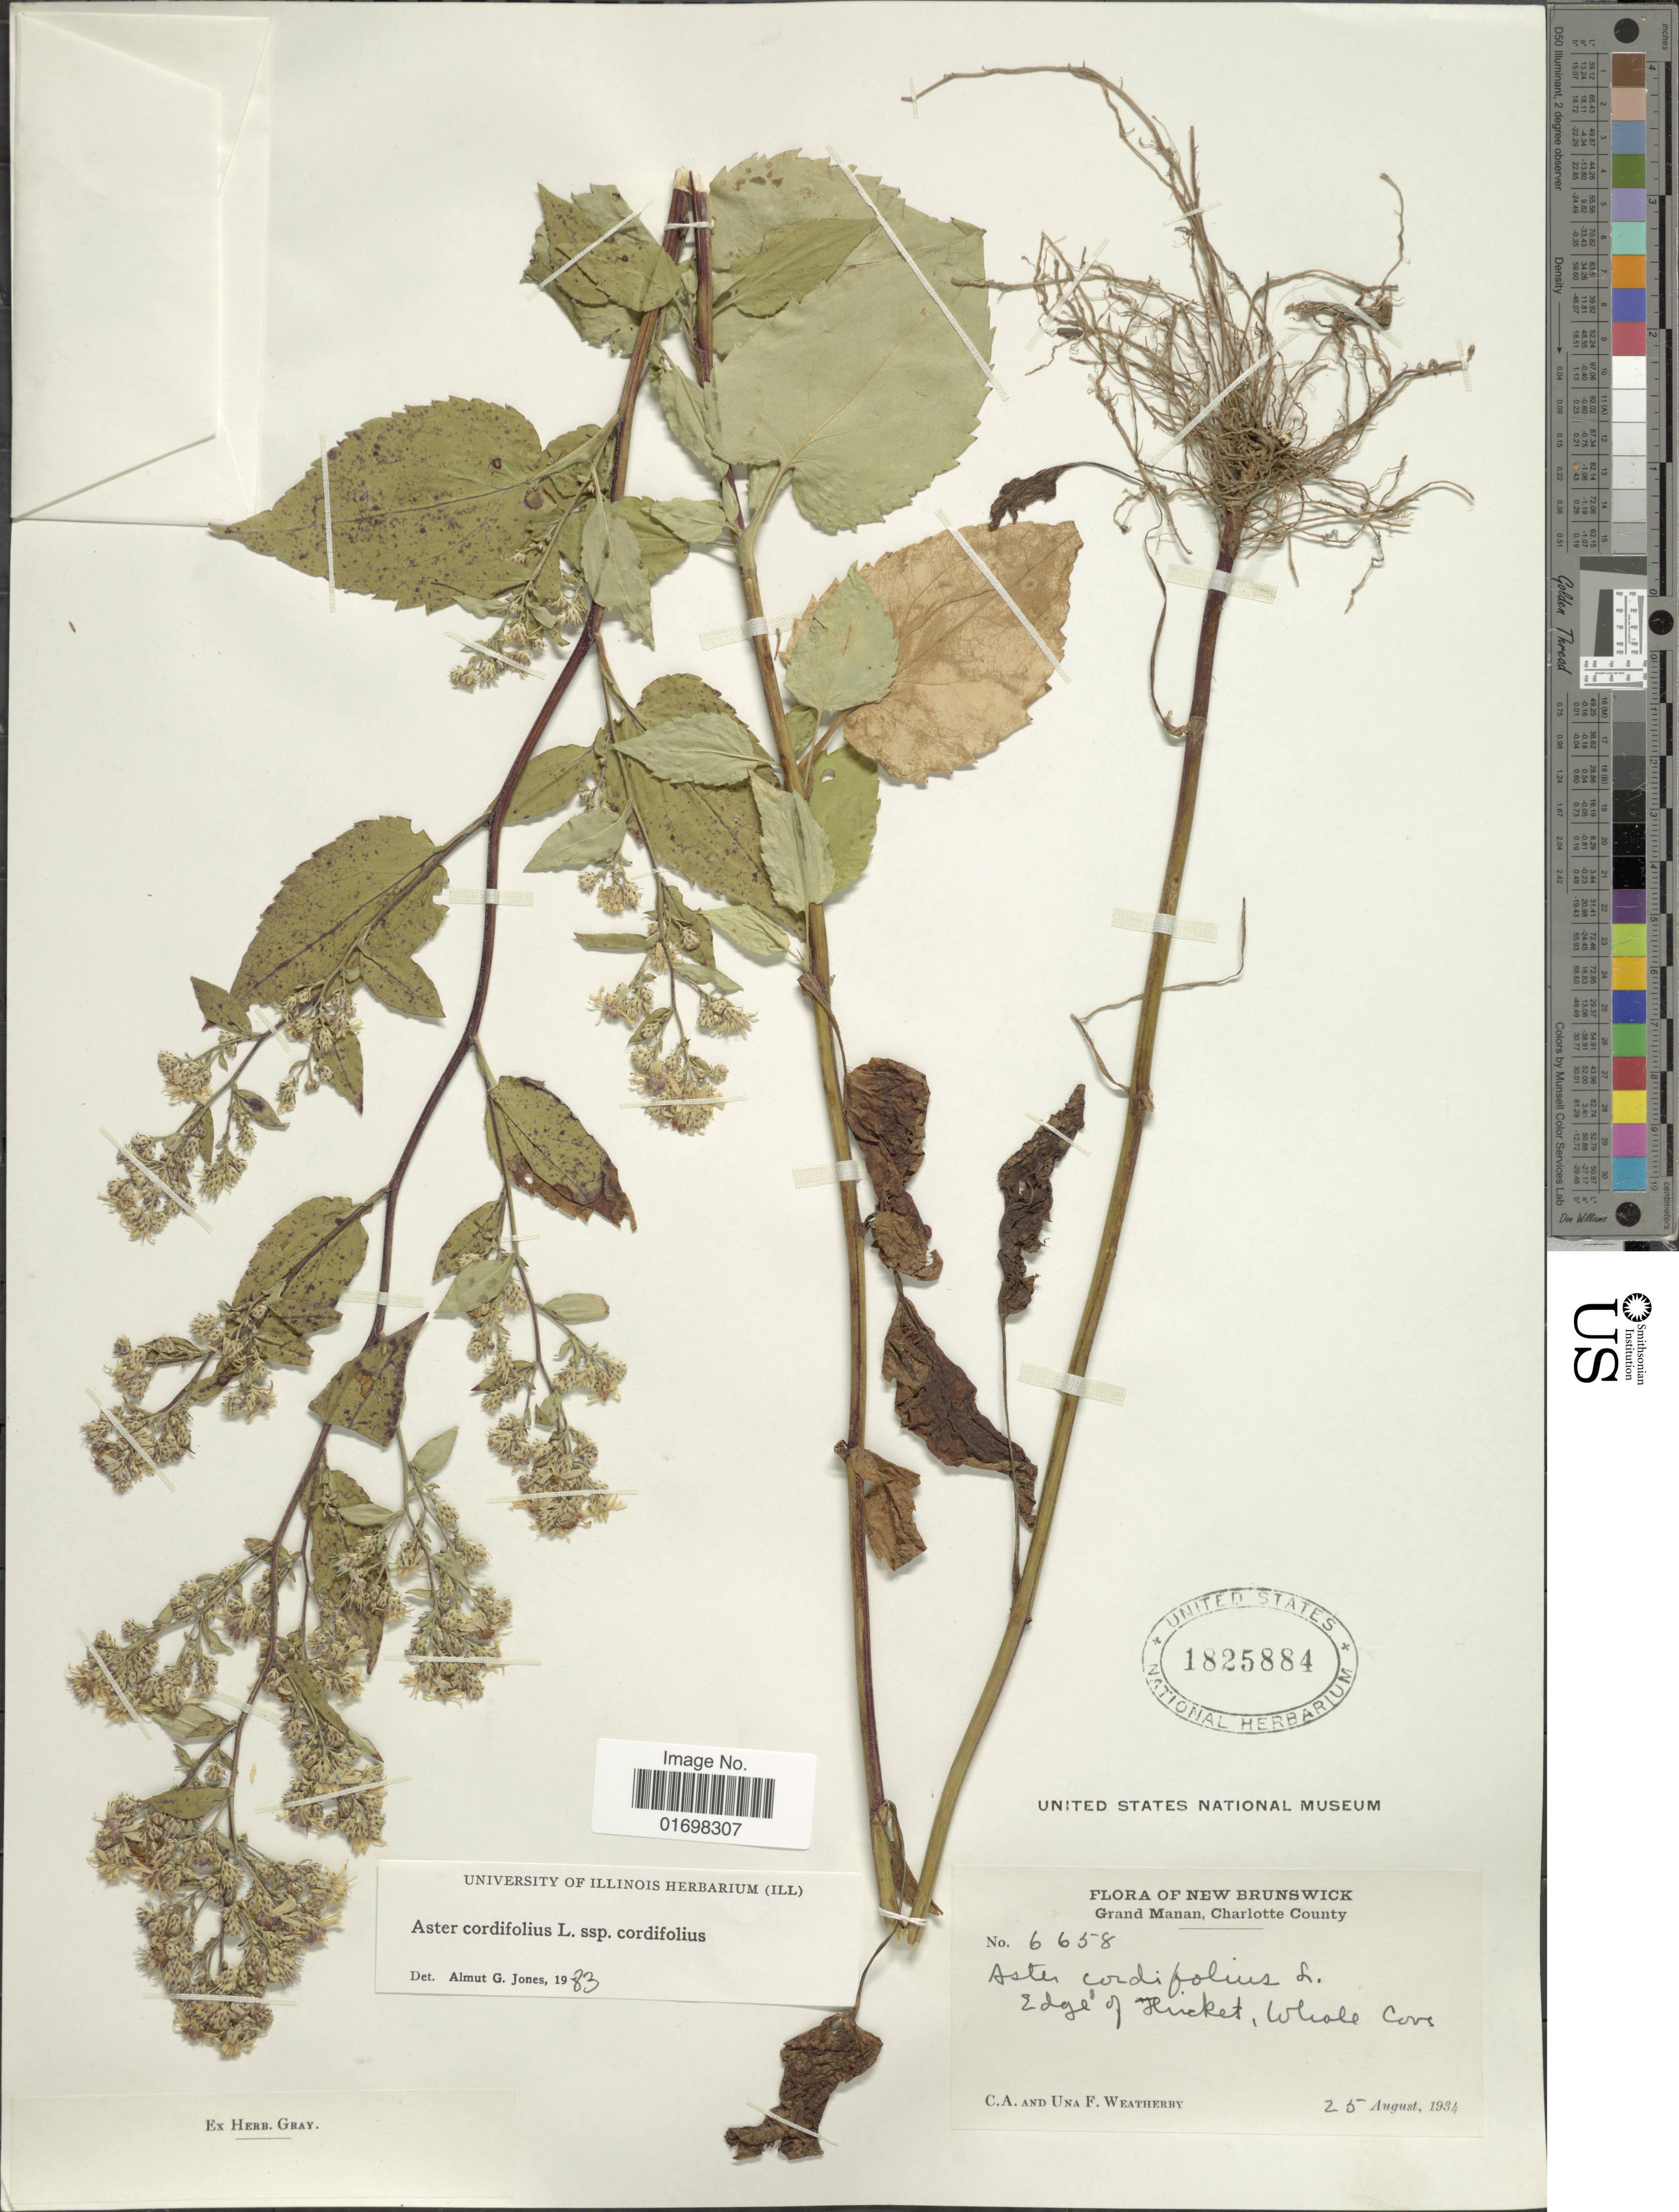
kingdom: Plantae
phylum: Tracheophyta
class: Magnoliopsida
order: Asterales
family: Asteraceae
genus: Symphyotrichum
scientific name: Symphyotrichum cordifolium var. cordifolium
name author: (L.) G.L. Nesom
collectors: C. A. Weatherby & U. Weatherby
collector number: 6658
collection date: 1934-08-25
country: Canada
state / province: New Brunswick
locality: New Brunswick. Grand Manan, Charlotte County, Edge of Thicket, Whole Cove.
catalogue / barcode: US 1825884